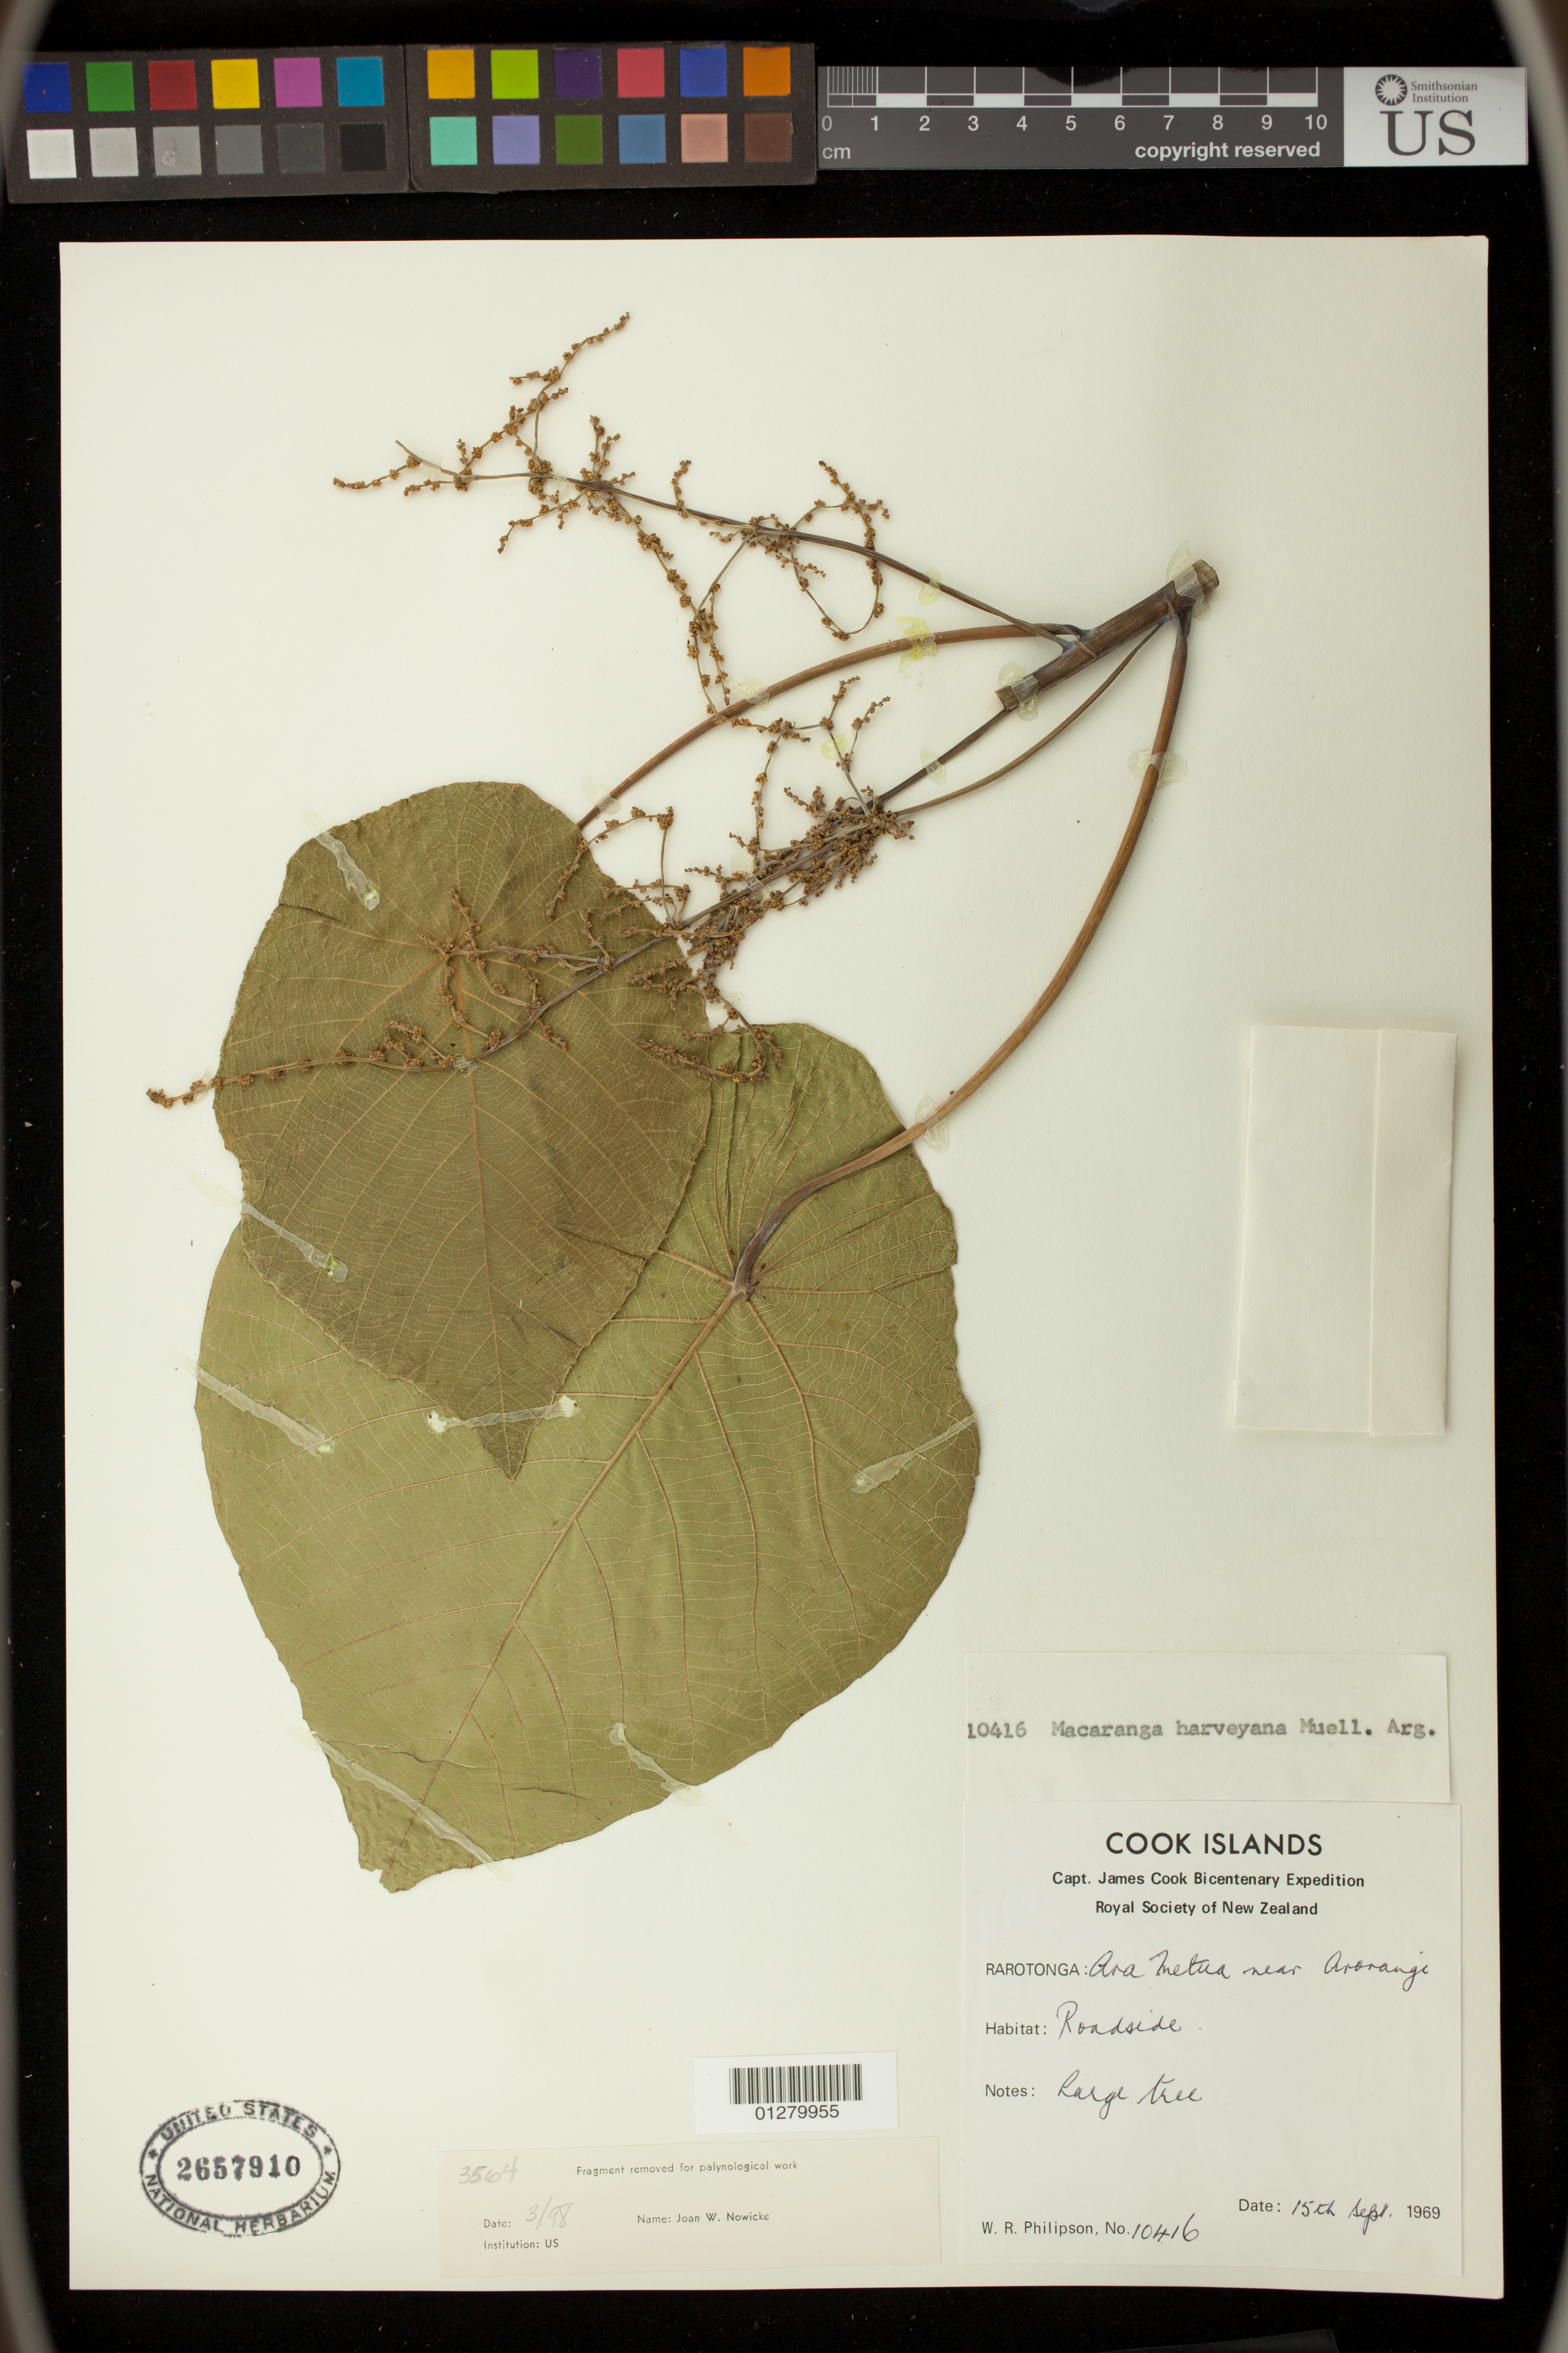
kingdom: Plantae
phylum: Tracheophyta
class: Magnoliopsida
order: Malpighiales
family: Euphorbiaceae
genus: Macaranga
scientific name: Macaranga harveyana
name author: Müll. Arg.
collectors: W. R. Philipson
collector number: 10416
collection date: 1969-09-15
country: Cook Islands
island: Rarotonga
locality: Ana Metua near Anonangi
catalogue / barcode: US 2657910